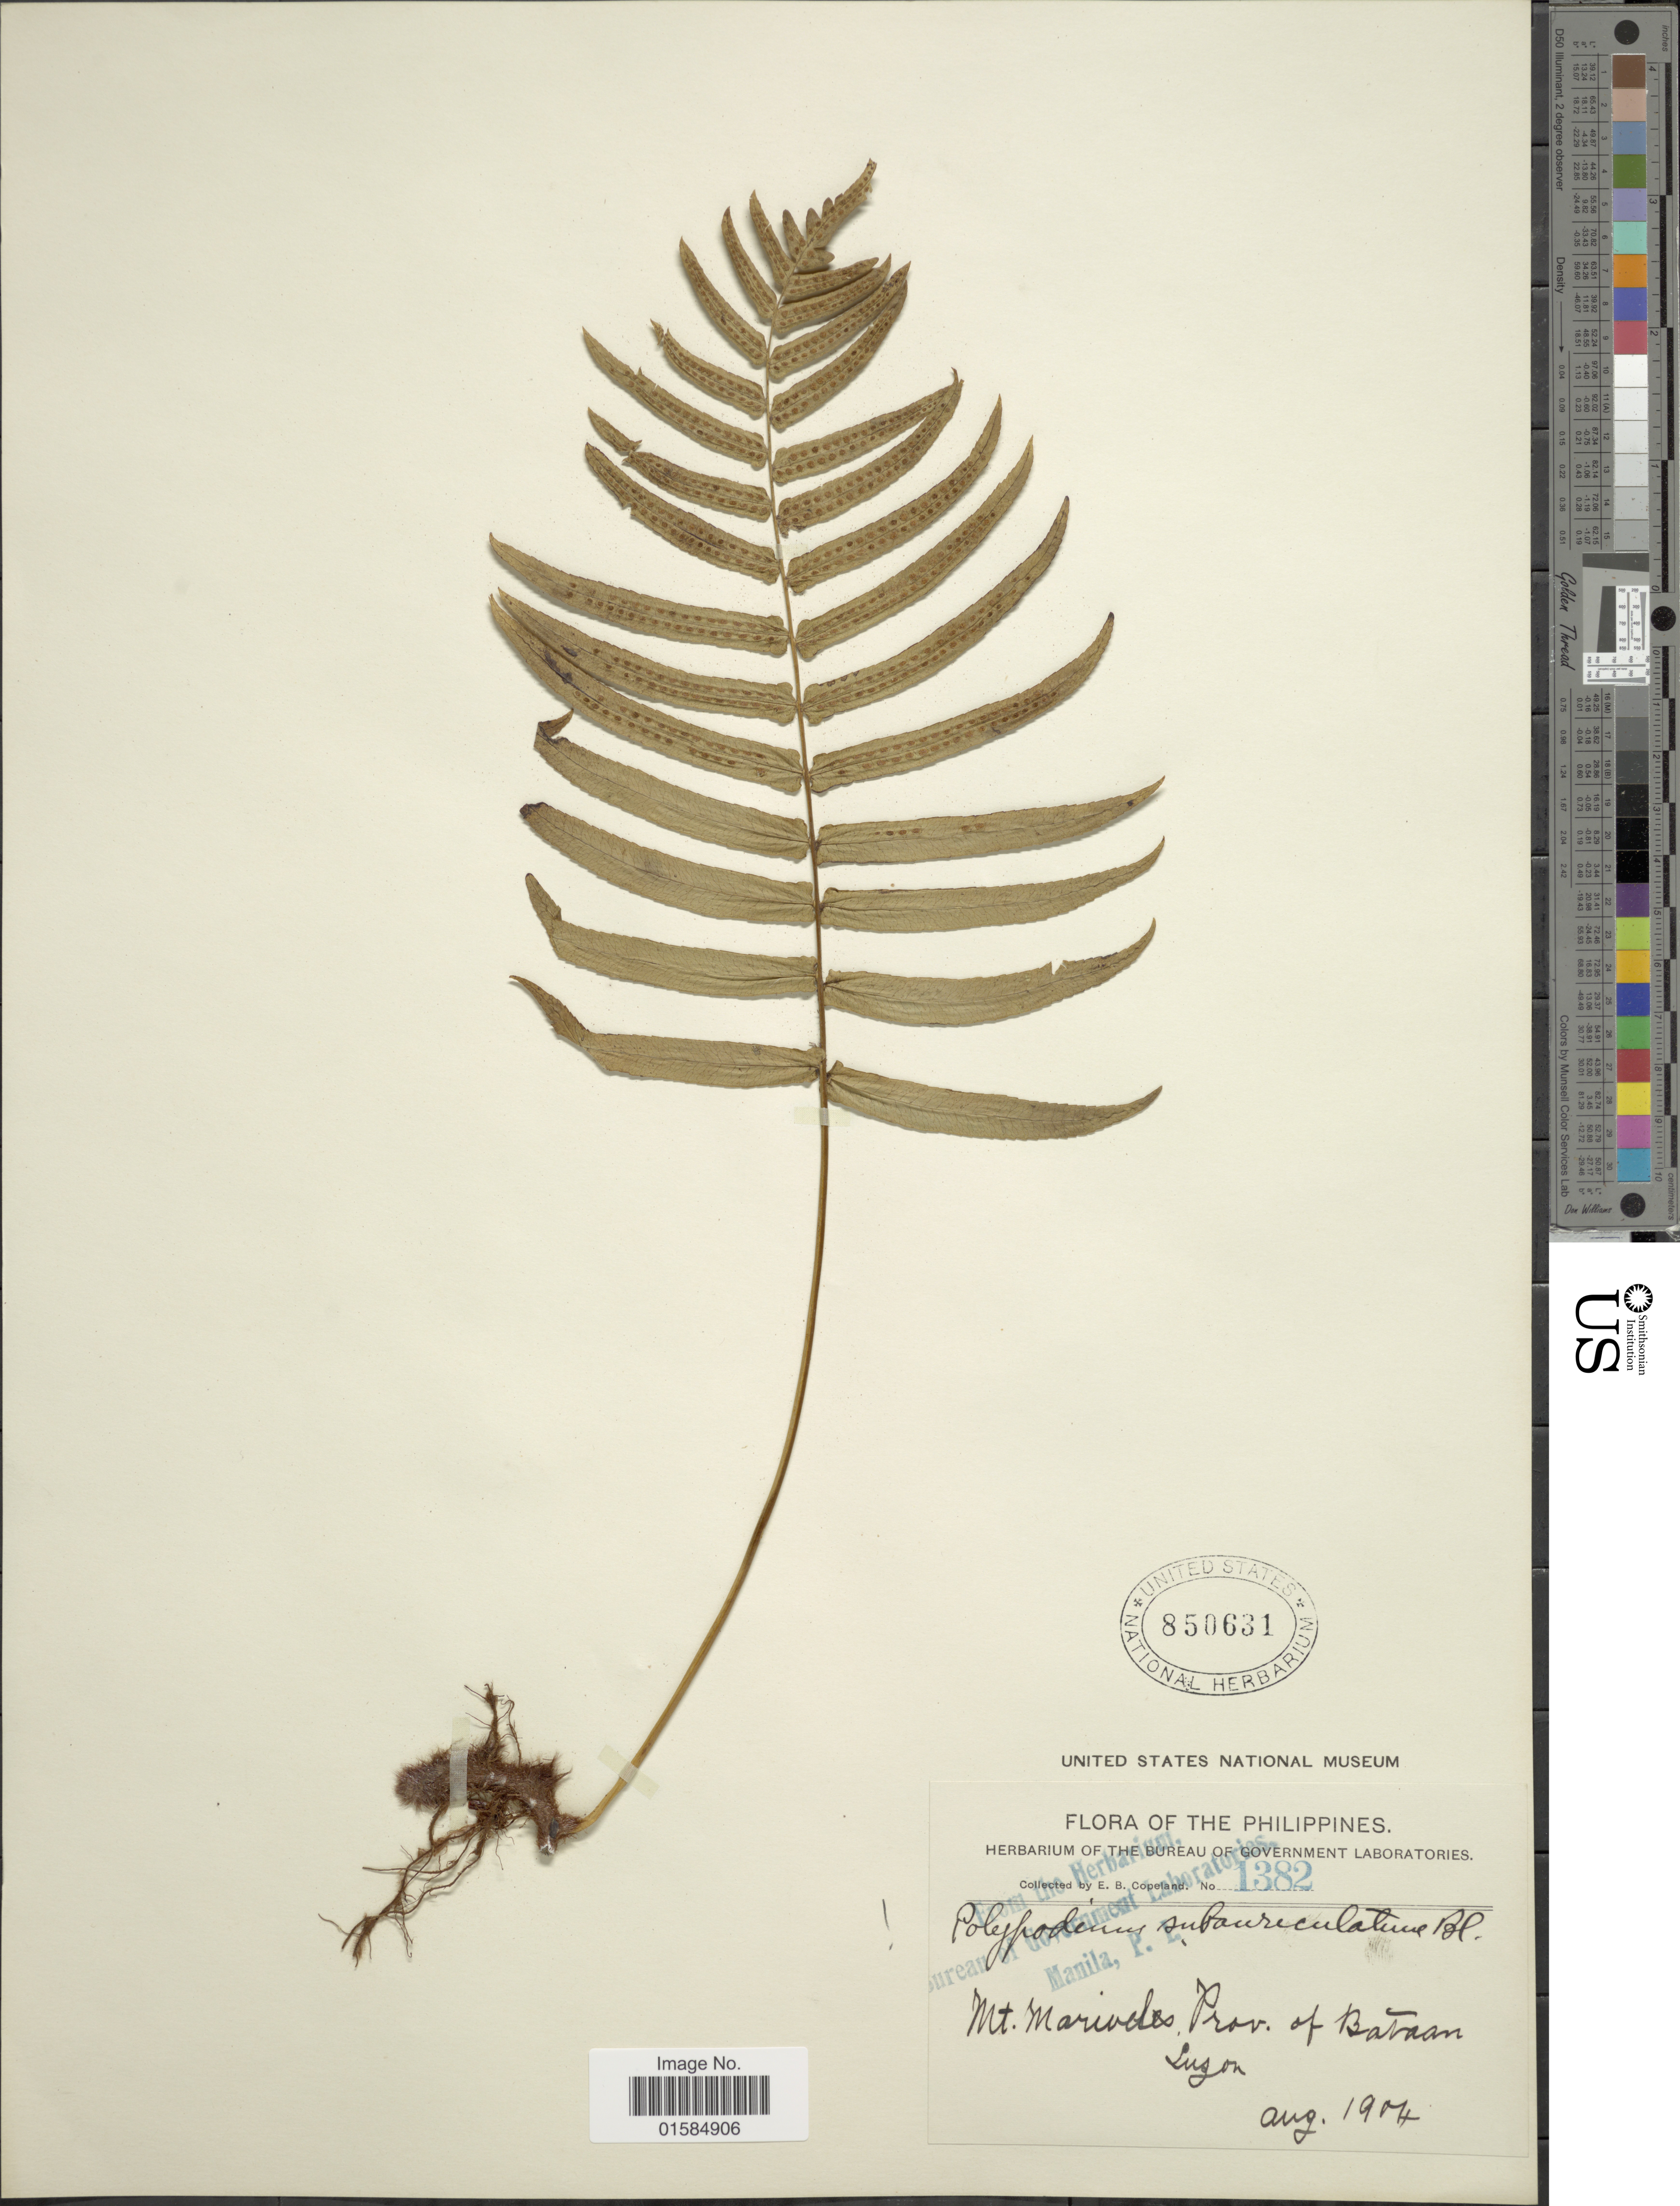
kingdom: Plantae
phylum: Tracheophyta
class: Polypodiopsida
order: Polypodiales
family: Polypodiaceae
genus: Goniophlebium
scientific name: Goniophlebium subauriculatum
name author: (Blume) C. Presl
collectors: E. B. Copeland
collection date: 1904-08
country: Philippines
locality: Mt. Mariveles, Prov. of Bataan, Luzon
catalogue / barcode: US 850631